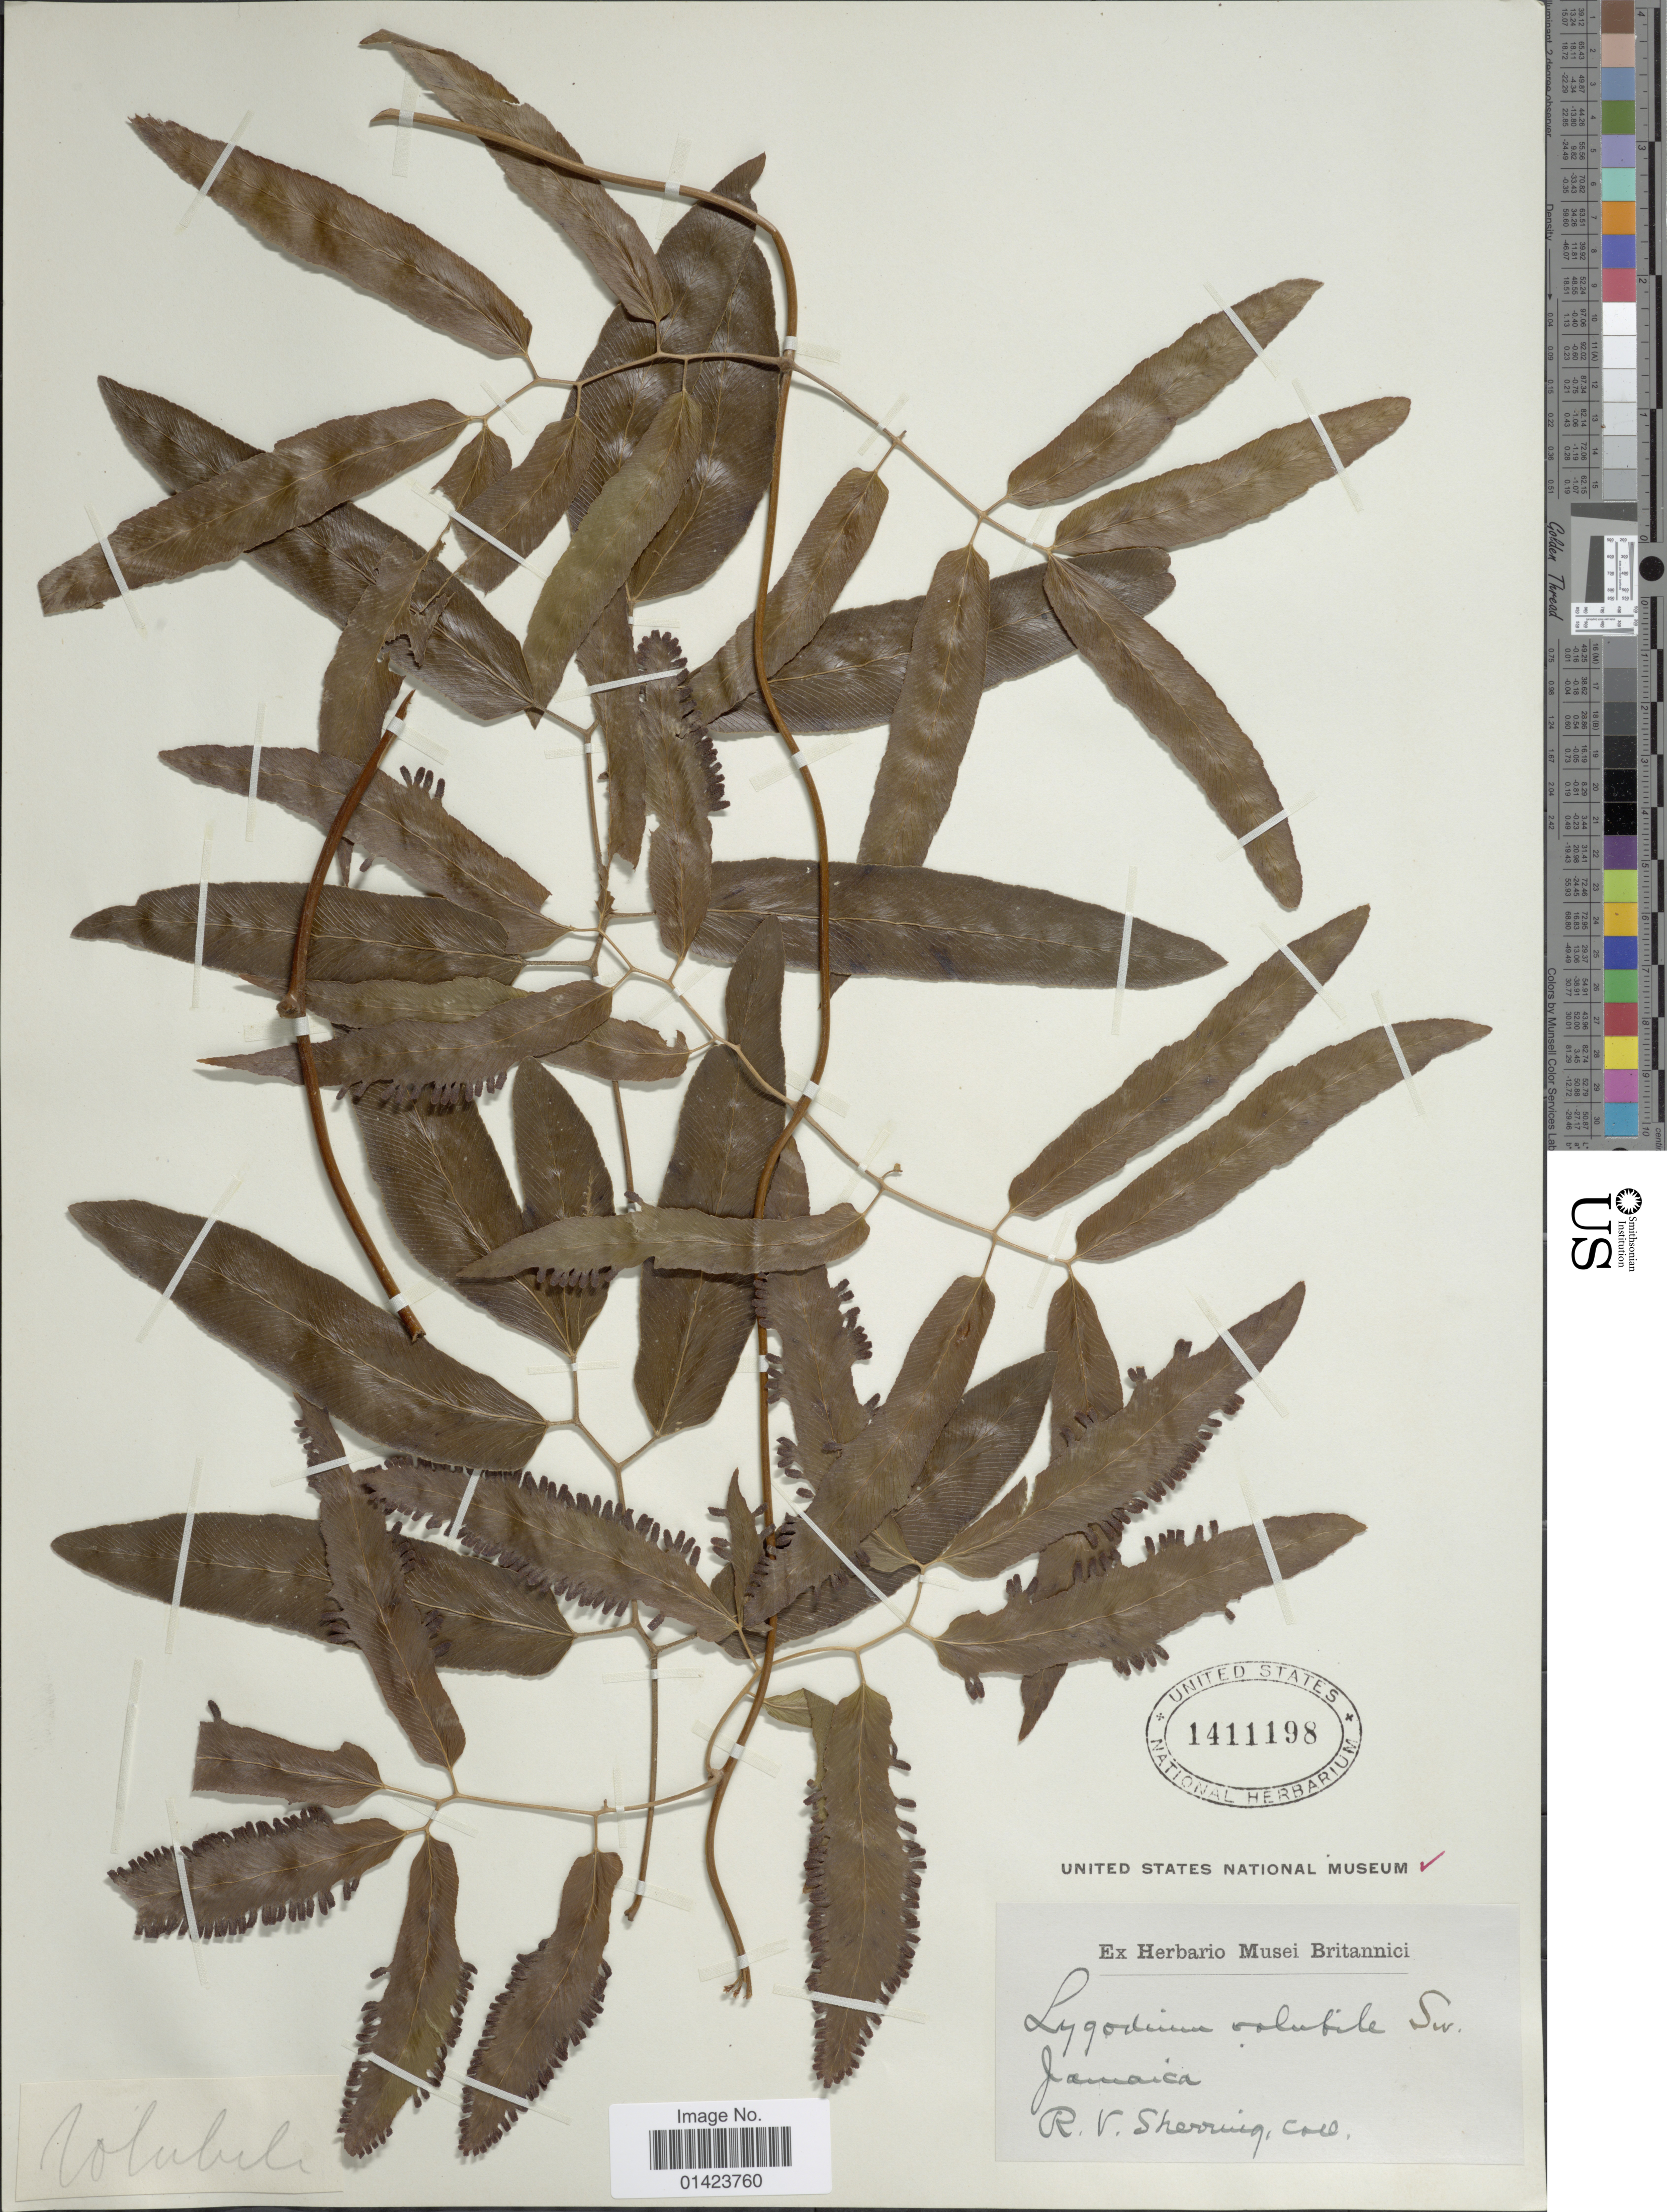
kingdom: Plantae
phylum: Tracheophyta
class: Polypodiopsida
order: Schizaeales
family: Lygodiaceae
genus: Lygodium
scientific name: Lygodium volubile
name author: Sw.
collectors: R. Sherring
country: Jamaica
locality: Jamaica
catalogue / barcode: US 1411198